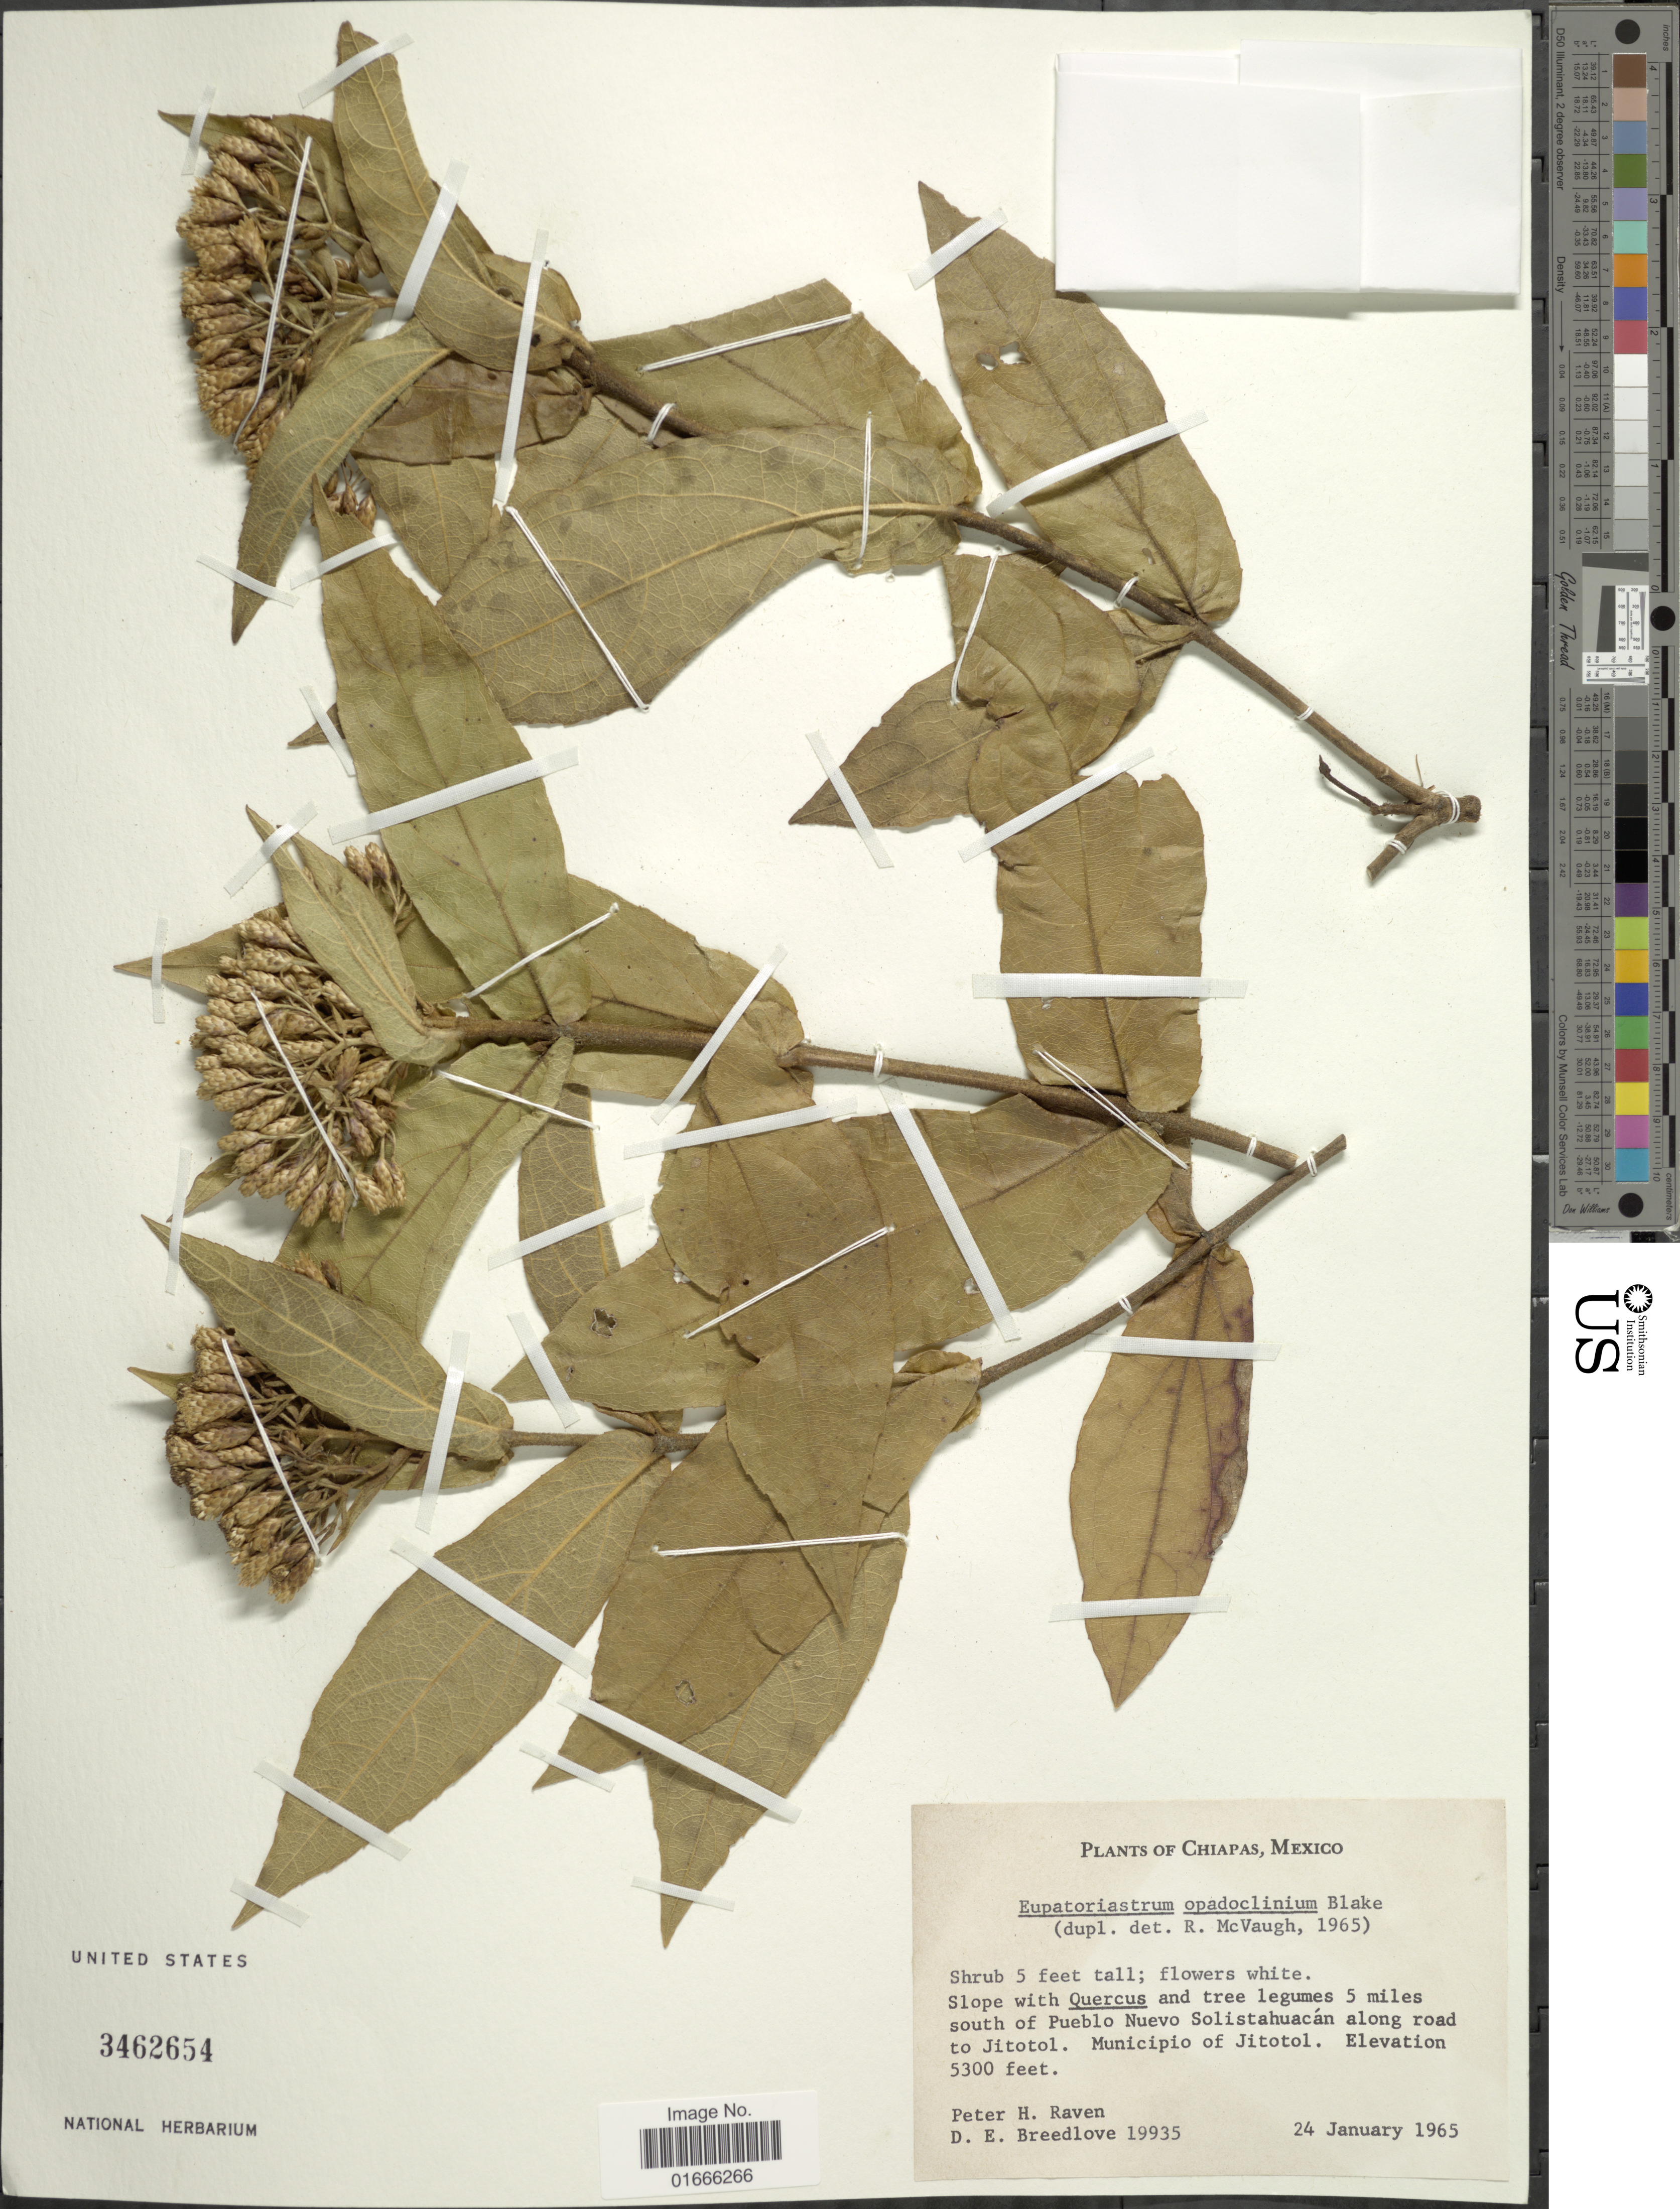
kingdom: Plantae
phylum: Tracheophyta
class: Magnoliopsida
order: Asterales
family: Asteraceae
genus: Chromolaena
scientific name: Chromolaena opadoclinia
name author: (Blake) R.M. King & H. Rob.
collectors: P. Raven & D. E. Breedlove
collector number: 19935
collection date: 1965-01-24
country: Mexico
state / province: Chiapas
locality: Slopee with Quecus and tree legumes 5 miles south of Pueblo Neuvo Solistahuancan along road to Jitotol, Municipio of Jitotol.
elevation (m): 1615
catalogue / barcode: US 3462654